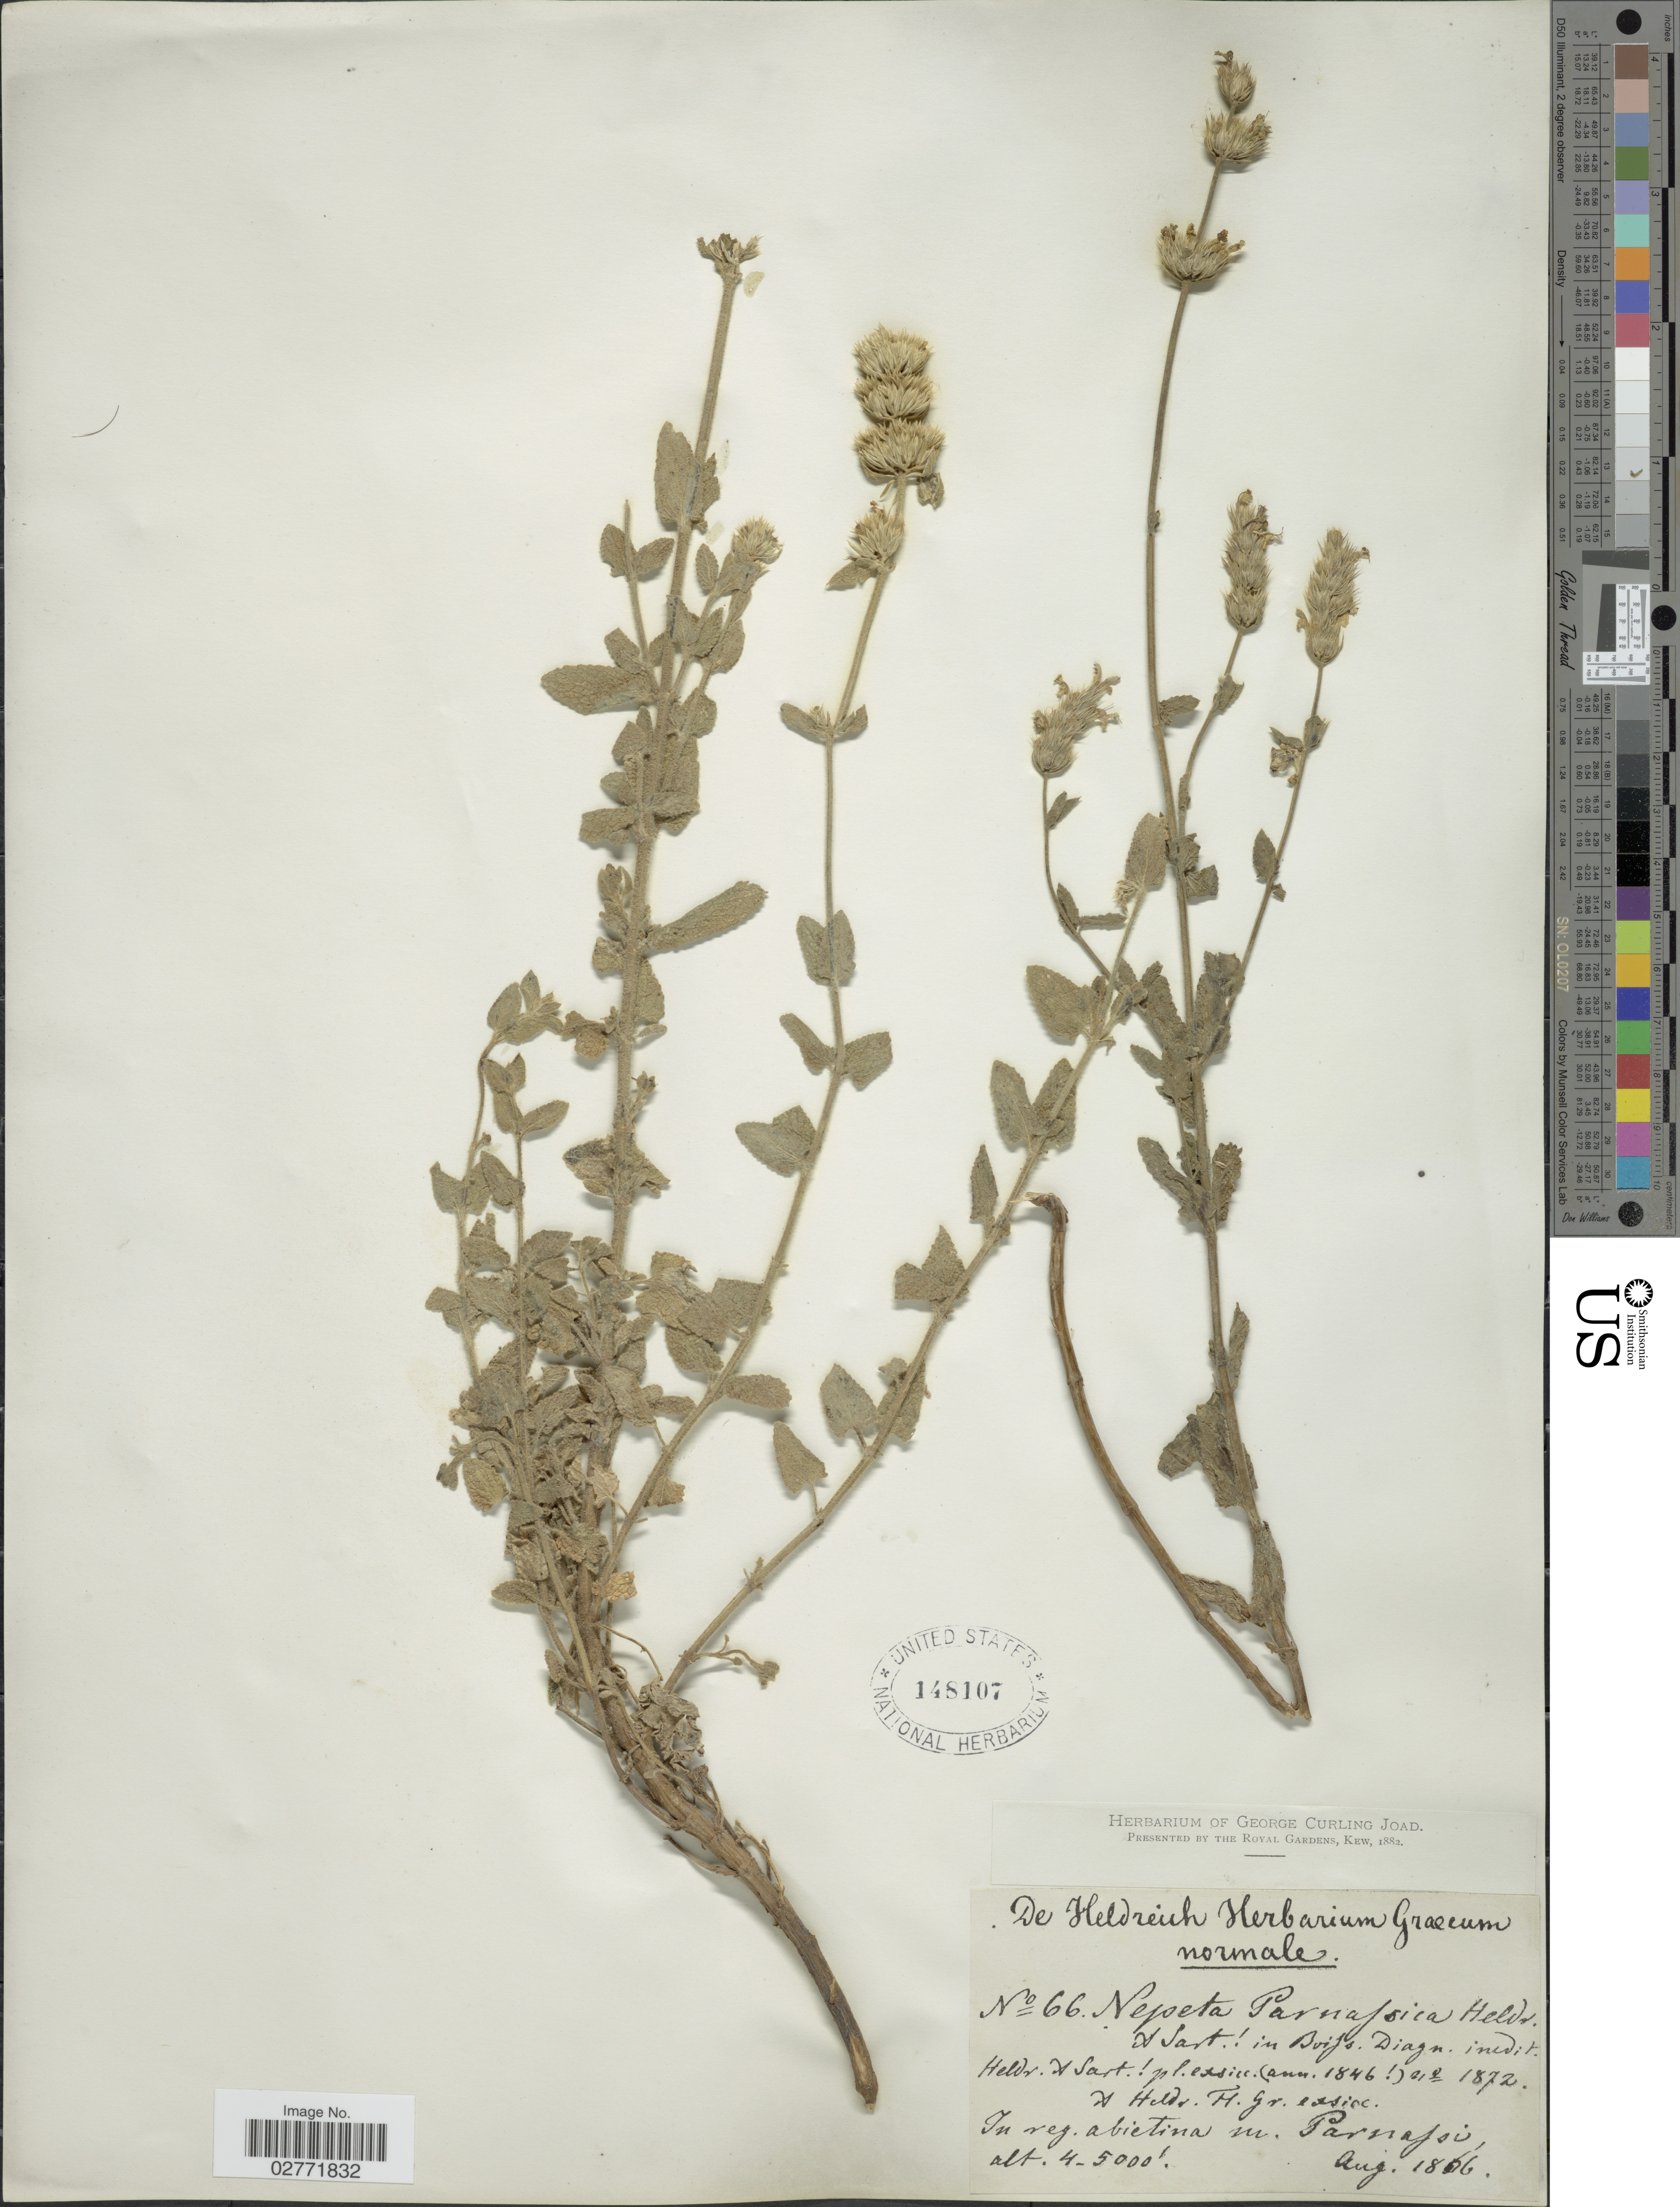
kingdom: Plantae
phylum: Tracheophyta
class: Magnoliopsida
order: Lamiales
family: Lamiaceae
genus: Nepeta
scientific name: Nepeta parnassica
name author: Heldr. & Sart.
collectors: -. De Heldreich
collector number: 66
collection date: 1866-08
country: Greece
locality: In reg. abietina in. Parnafssi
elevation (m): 1219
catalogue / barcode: US 148107